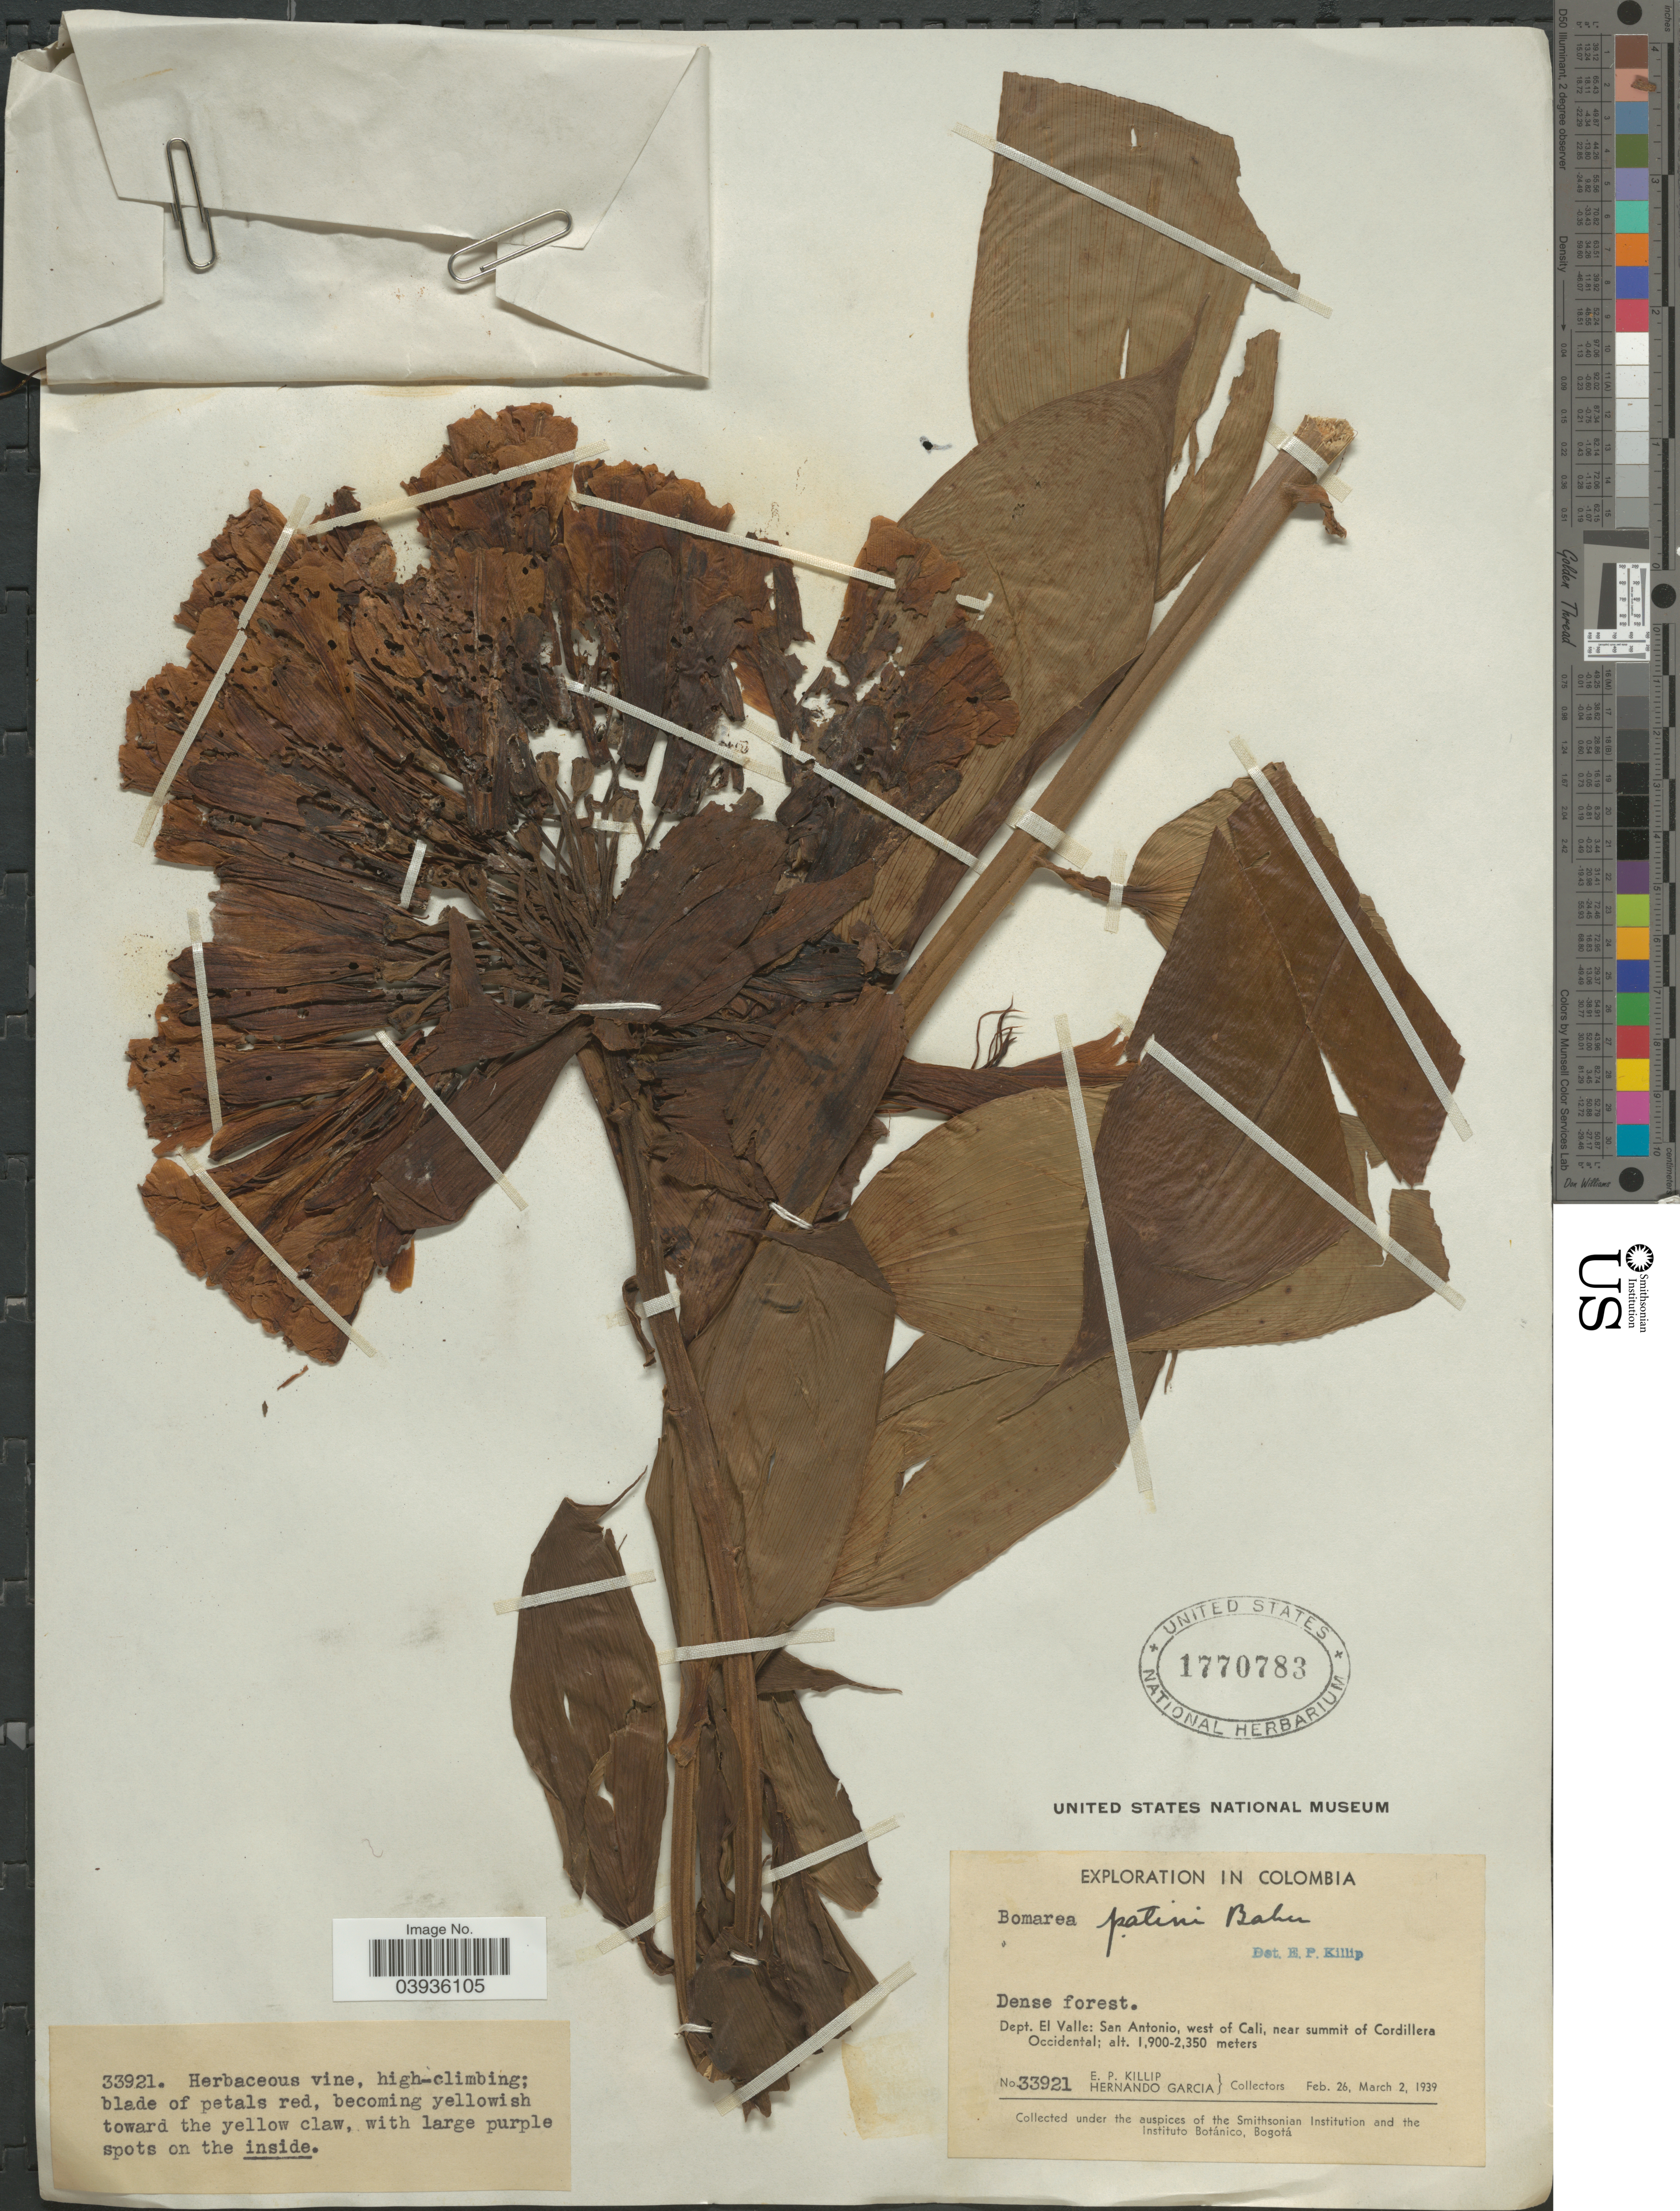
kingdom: Plantae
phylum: Tracheophyta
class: Liliopsida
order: Liliales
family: Alstroemeriaceae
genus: Bomarea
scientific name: Bomarea patinii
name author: Baker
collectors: E. P. Killip & H. Garcia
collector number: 33921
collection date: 1939-02-26/1939-03-02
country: Colombia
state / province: Valle del Cauca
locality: Dept. El Valle: San Antonio, west of Cali near summit of Cordillera Occidental.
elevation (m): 1900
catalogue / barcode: US 1770783